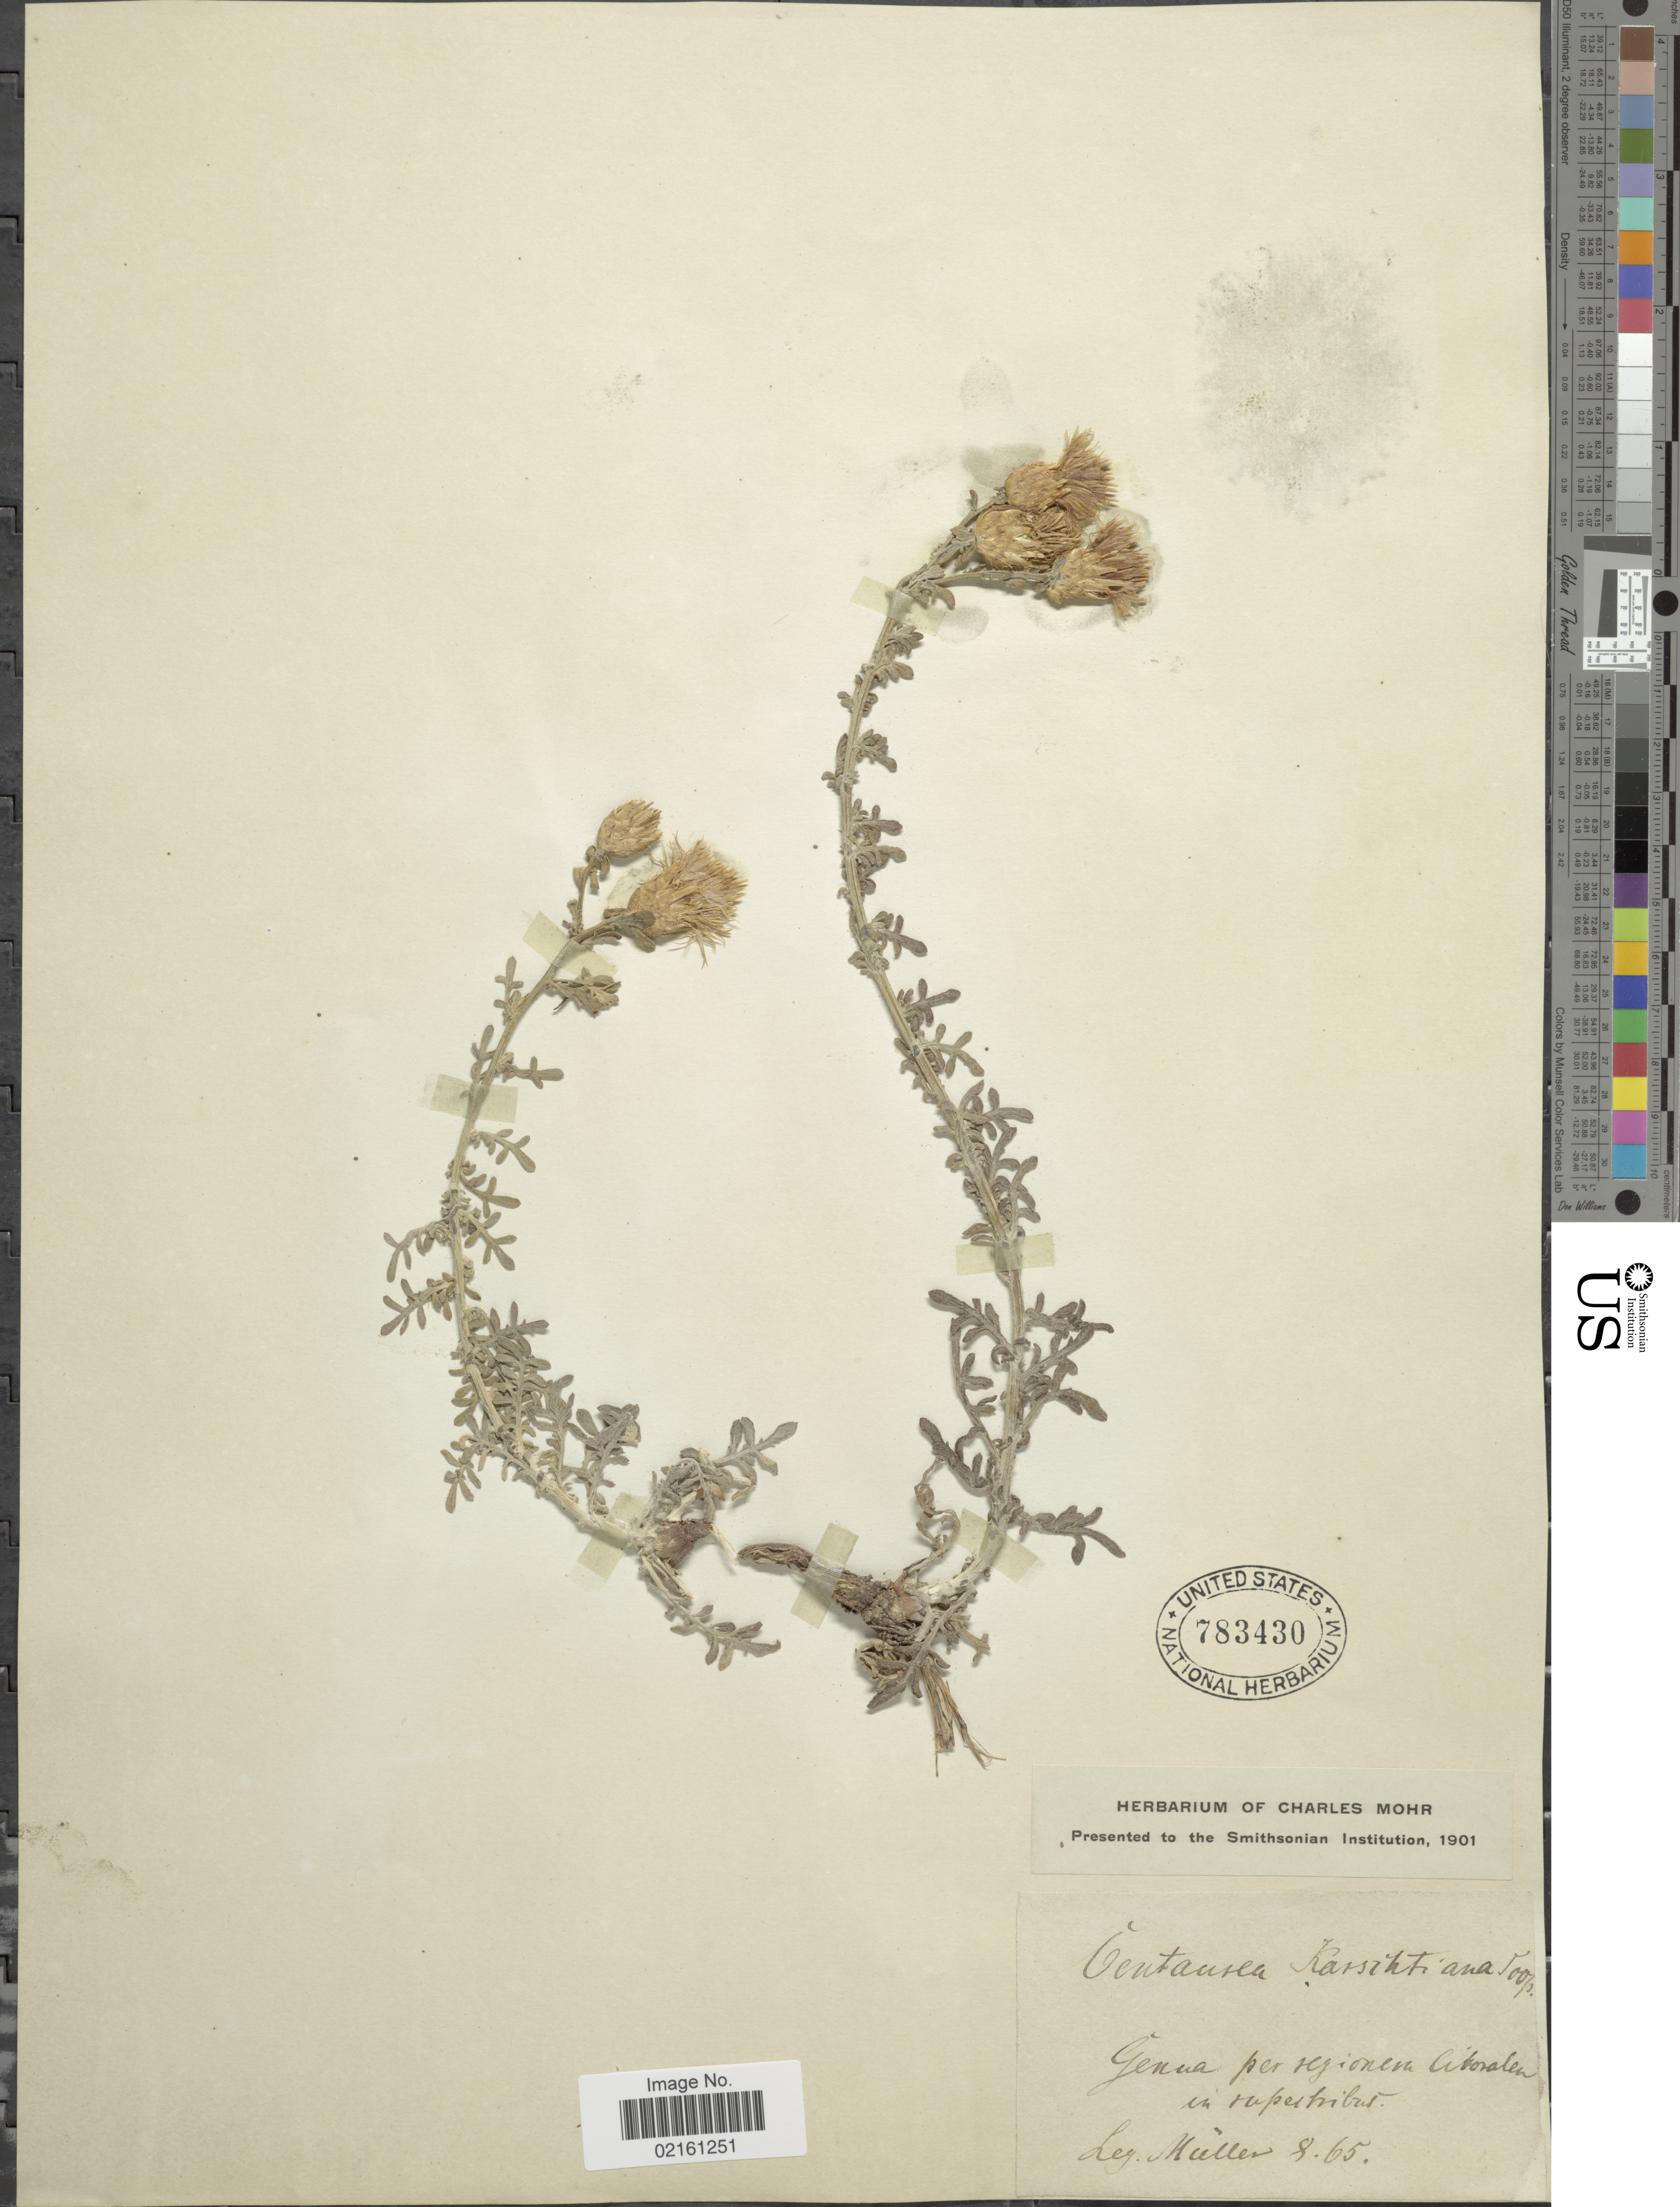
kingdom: Plantae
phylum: Tracheophyta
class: Magnoliopsida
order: Asterales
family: Asteraceae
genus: Centaurea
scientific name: Centaurea kartschiana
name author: Scop.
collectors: -- Müller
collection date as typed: Transcribed d/m/y: /8/65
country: Italy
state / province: Liguria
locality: Genua per regionen Citoralen [interpreted]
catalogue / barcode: US 783430